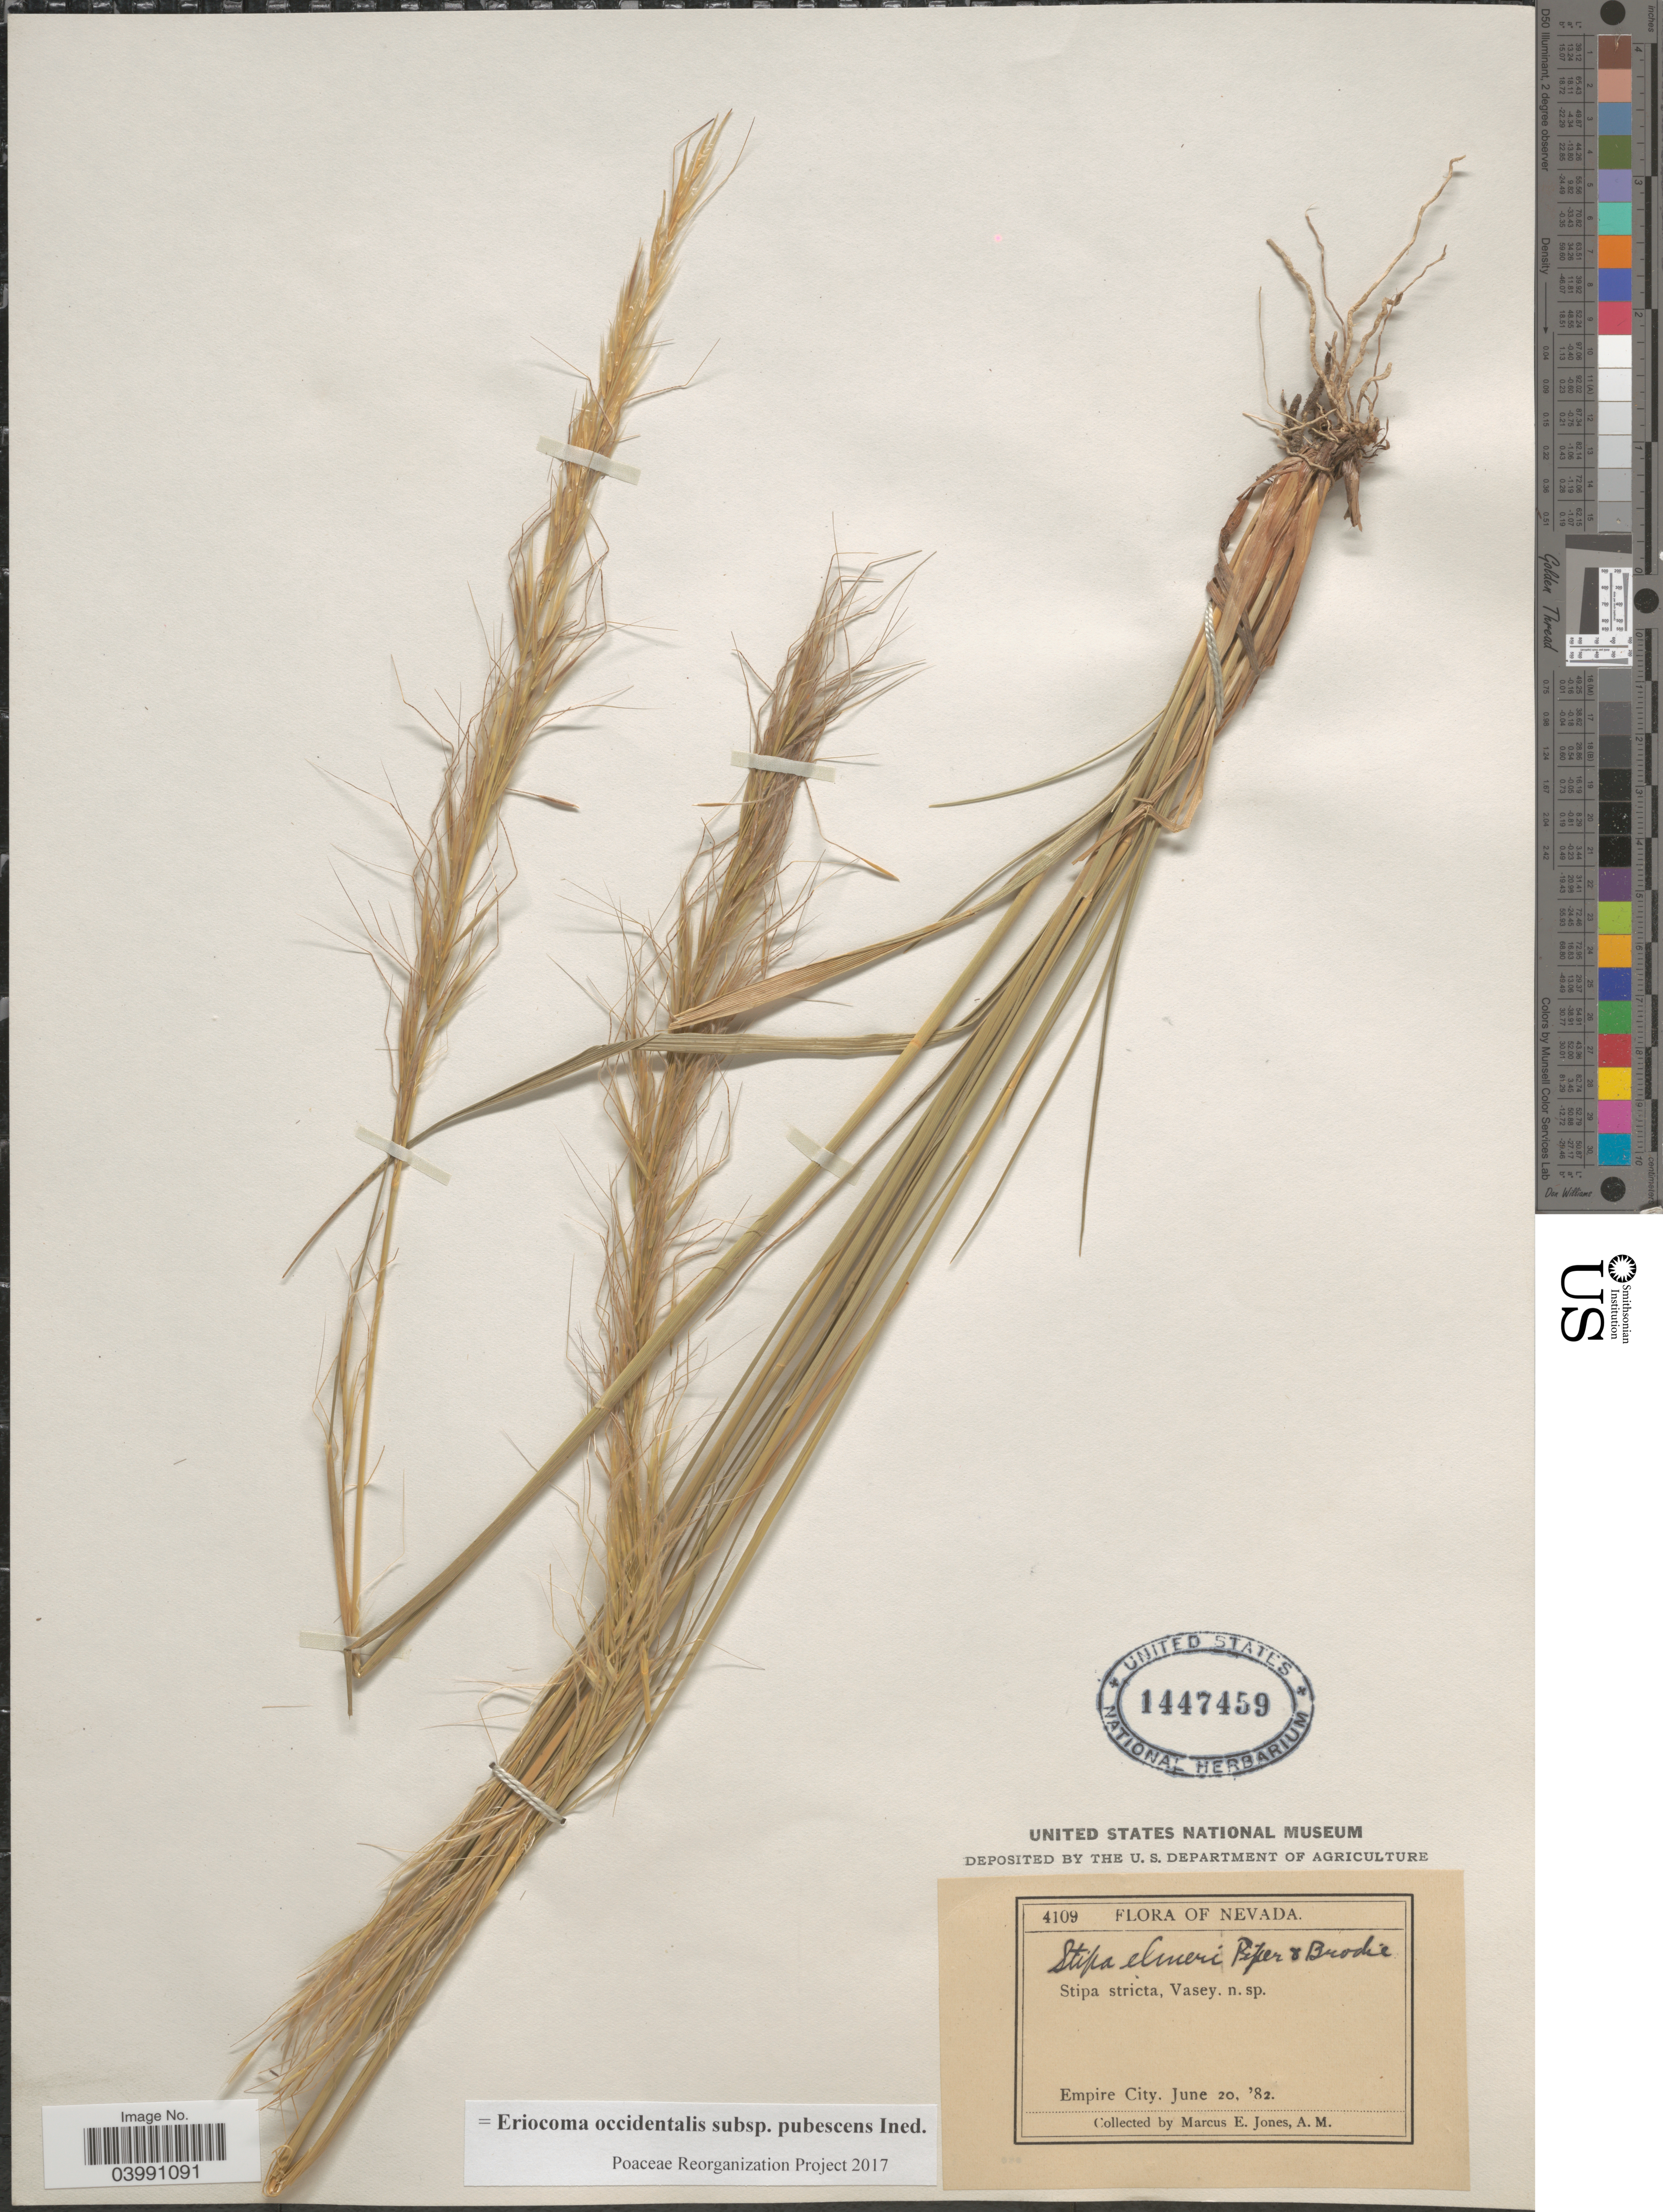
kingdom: Plantae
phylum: Tracheophyta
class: Liliopsida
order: Poales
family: Poaceae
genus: Eriocoma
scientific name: Eriocoma occidentalis subsp. pubescens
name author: (Vasey) Romasch.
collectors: M. E. Jones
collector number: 4109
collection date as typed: Transcribed d/m/y: 20/6/82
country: United States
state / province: Nevada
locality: Empire City.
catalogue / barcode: US 1447459